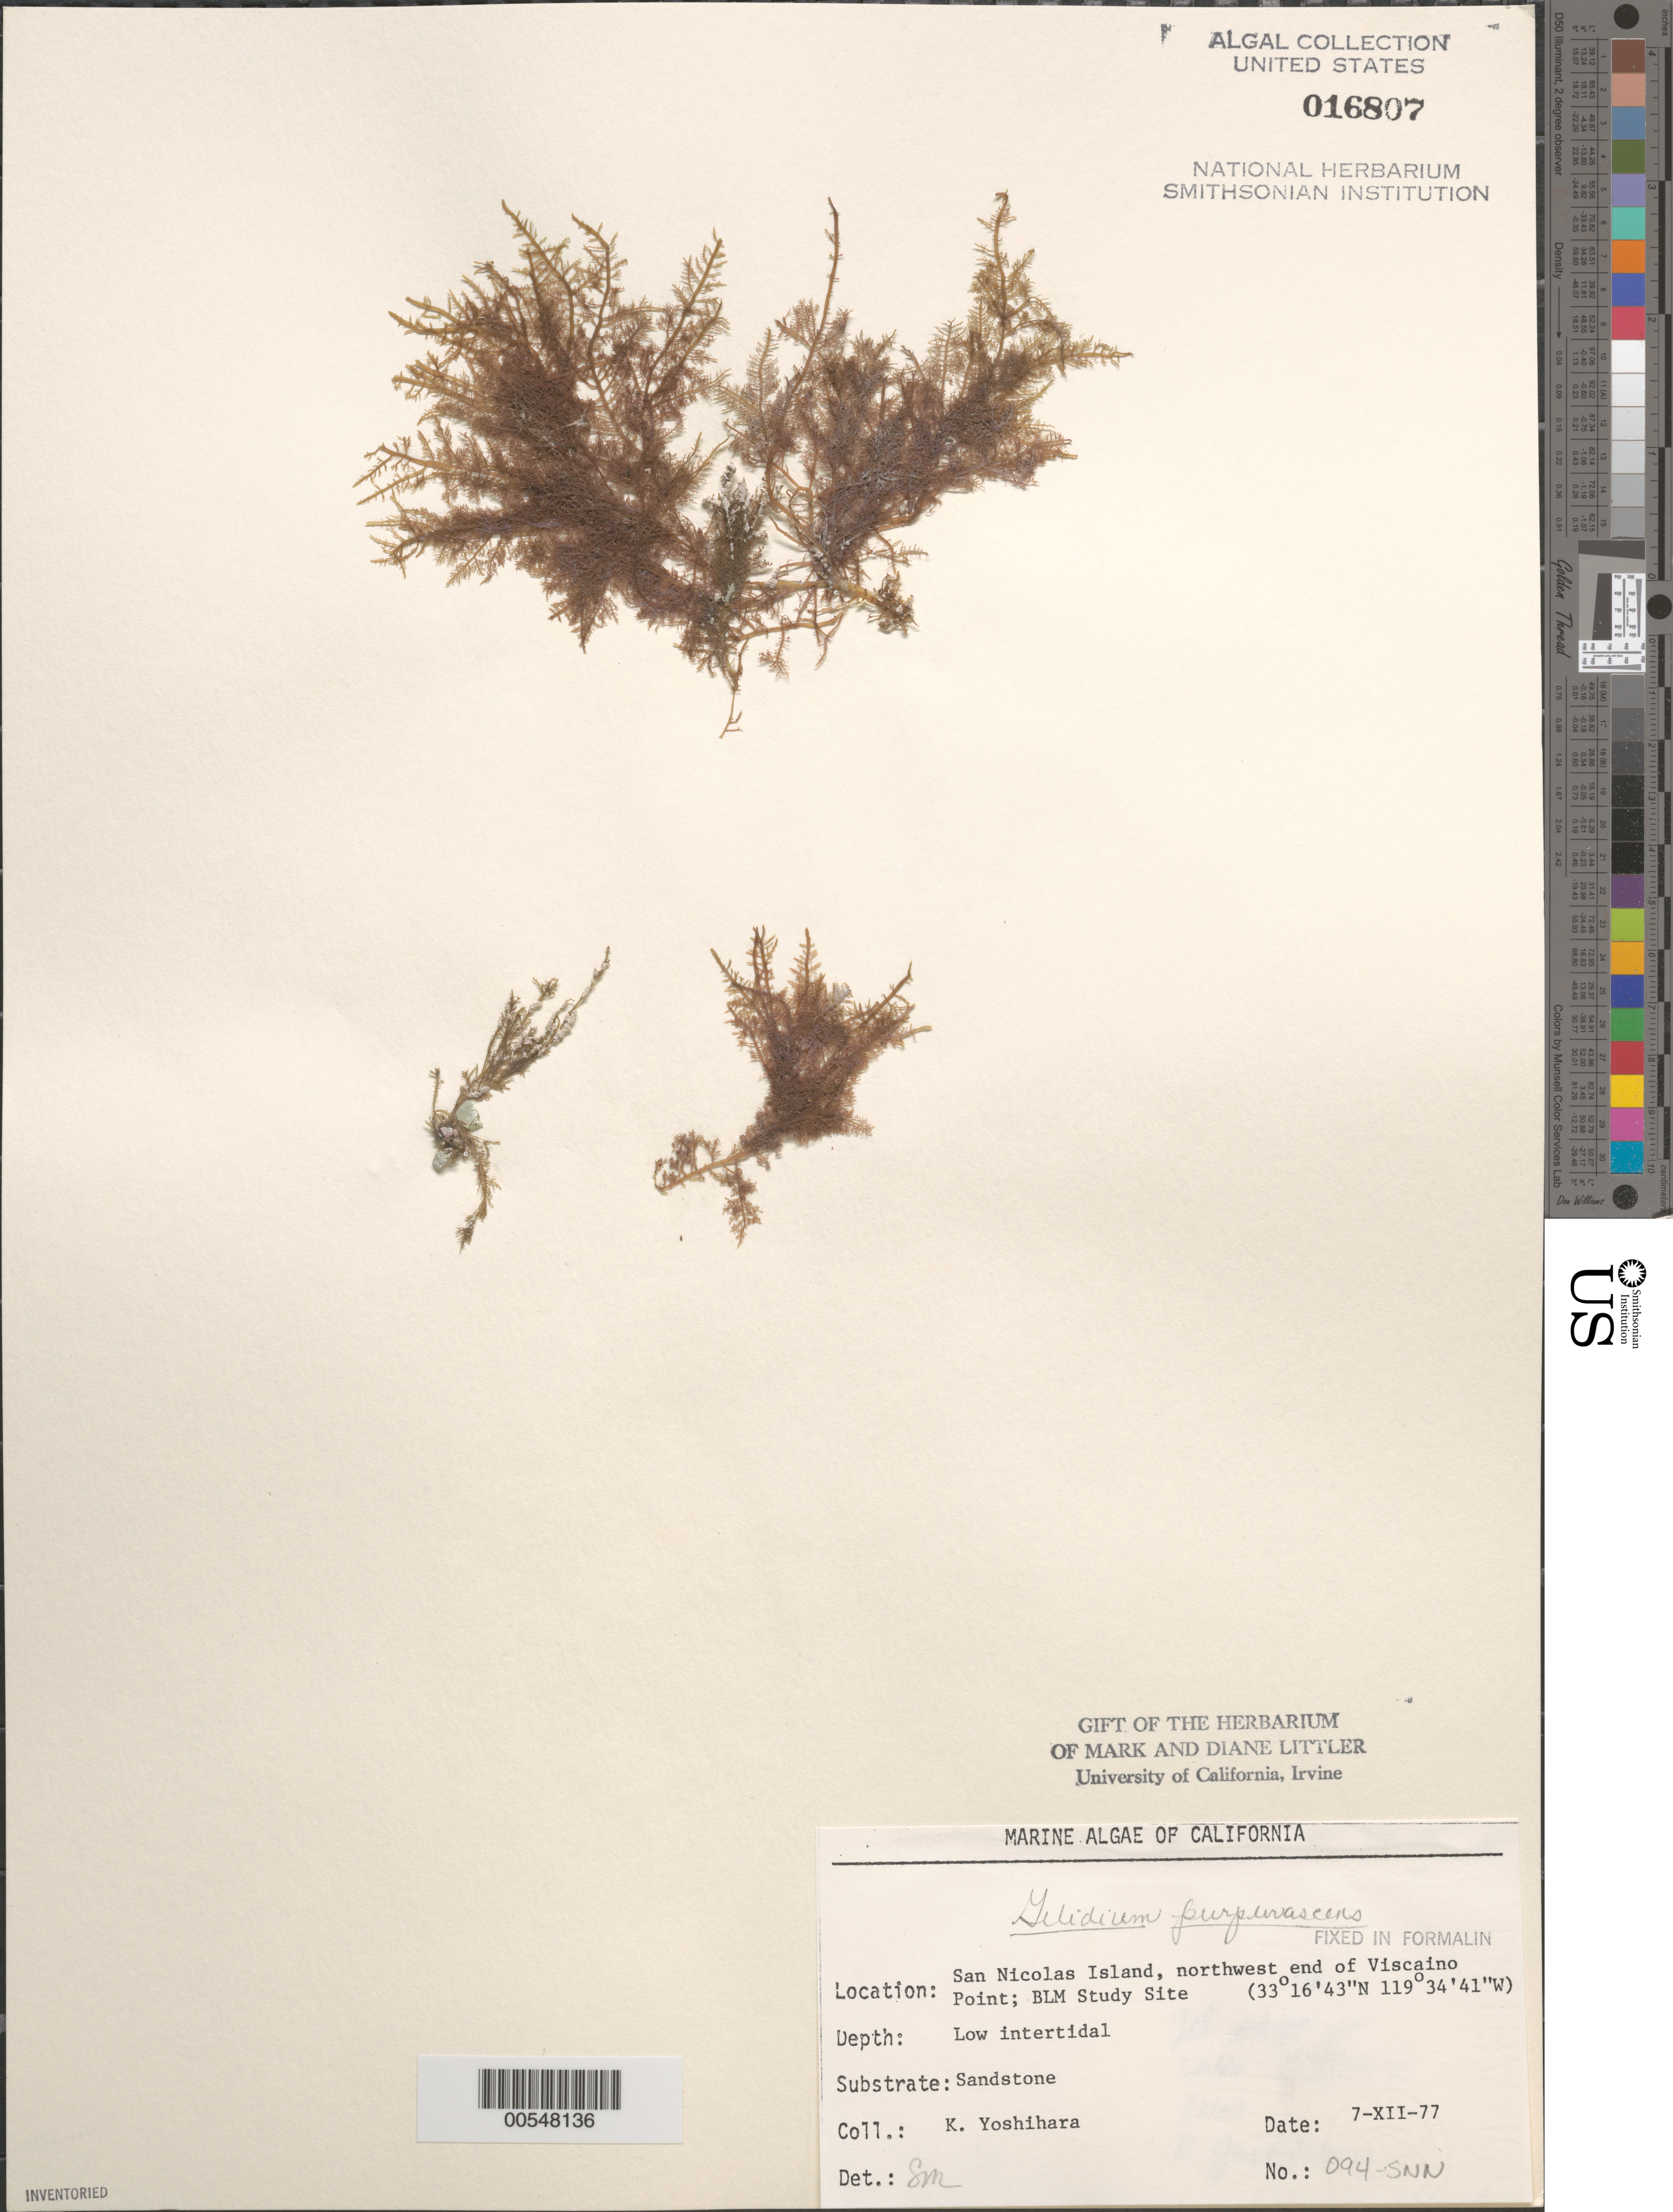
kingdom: Plantae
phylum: Rhodophyta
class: Florideophyceae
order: Gelidiales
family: Gelidiaceae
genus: Gelidium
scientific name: Gelidium purpurascens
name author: N.L. Gardner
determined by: Murray, S. N.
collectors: K. Yoshihara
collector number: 094-snn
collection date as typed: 07 Dec 1977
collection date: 1977-12-07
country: United States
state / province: California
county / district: Ventura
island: San Nicolas Island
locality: Viscaino Point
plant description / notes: BLM-SOCALBIGHT Rocky Intertidal Survey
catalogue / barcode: US 16807